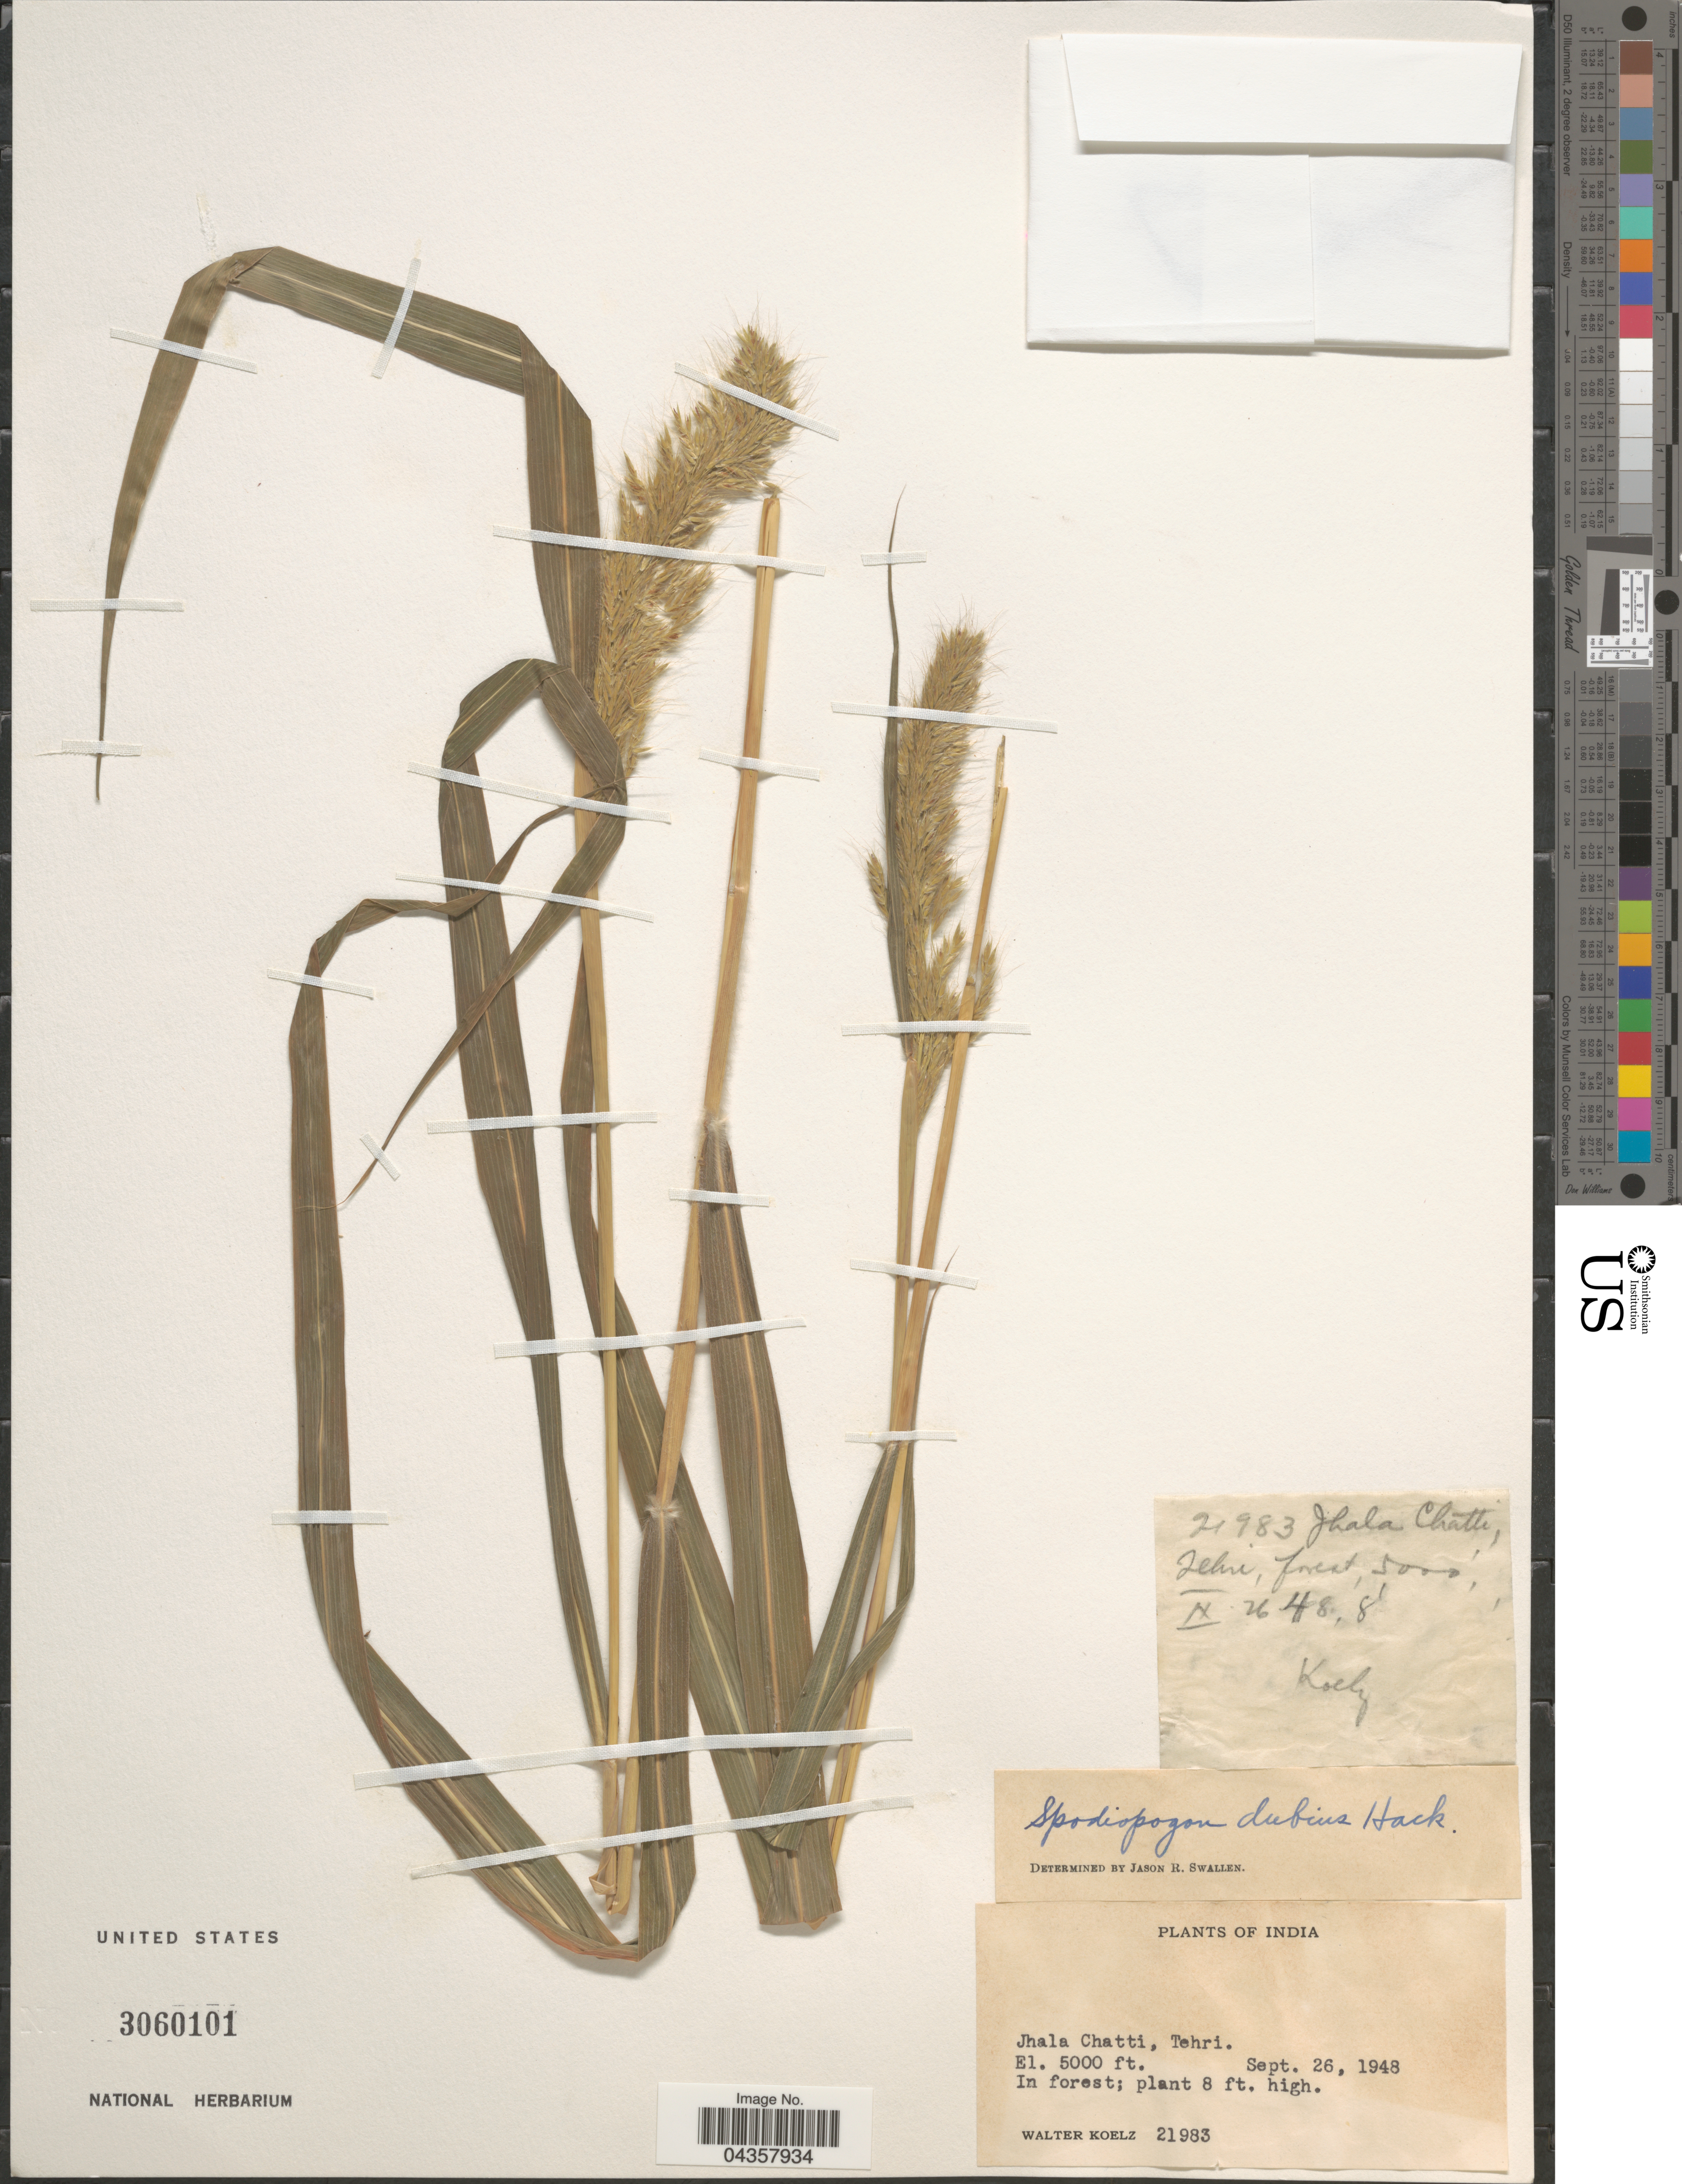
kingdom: Plantae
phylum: Tracheophyta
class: Liliopsida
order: Poales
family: Poaceae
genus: Spodiopogon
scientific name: Spodiopogon dubius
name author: Hack.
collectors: W. N. Koelz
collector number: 21983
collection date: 1948-09-26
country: India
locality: Jhala Chatti, Tehri.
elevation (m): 1524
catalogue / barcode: US 3060101